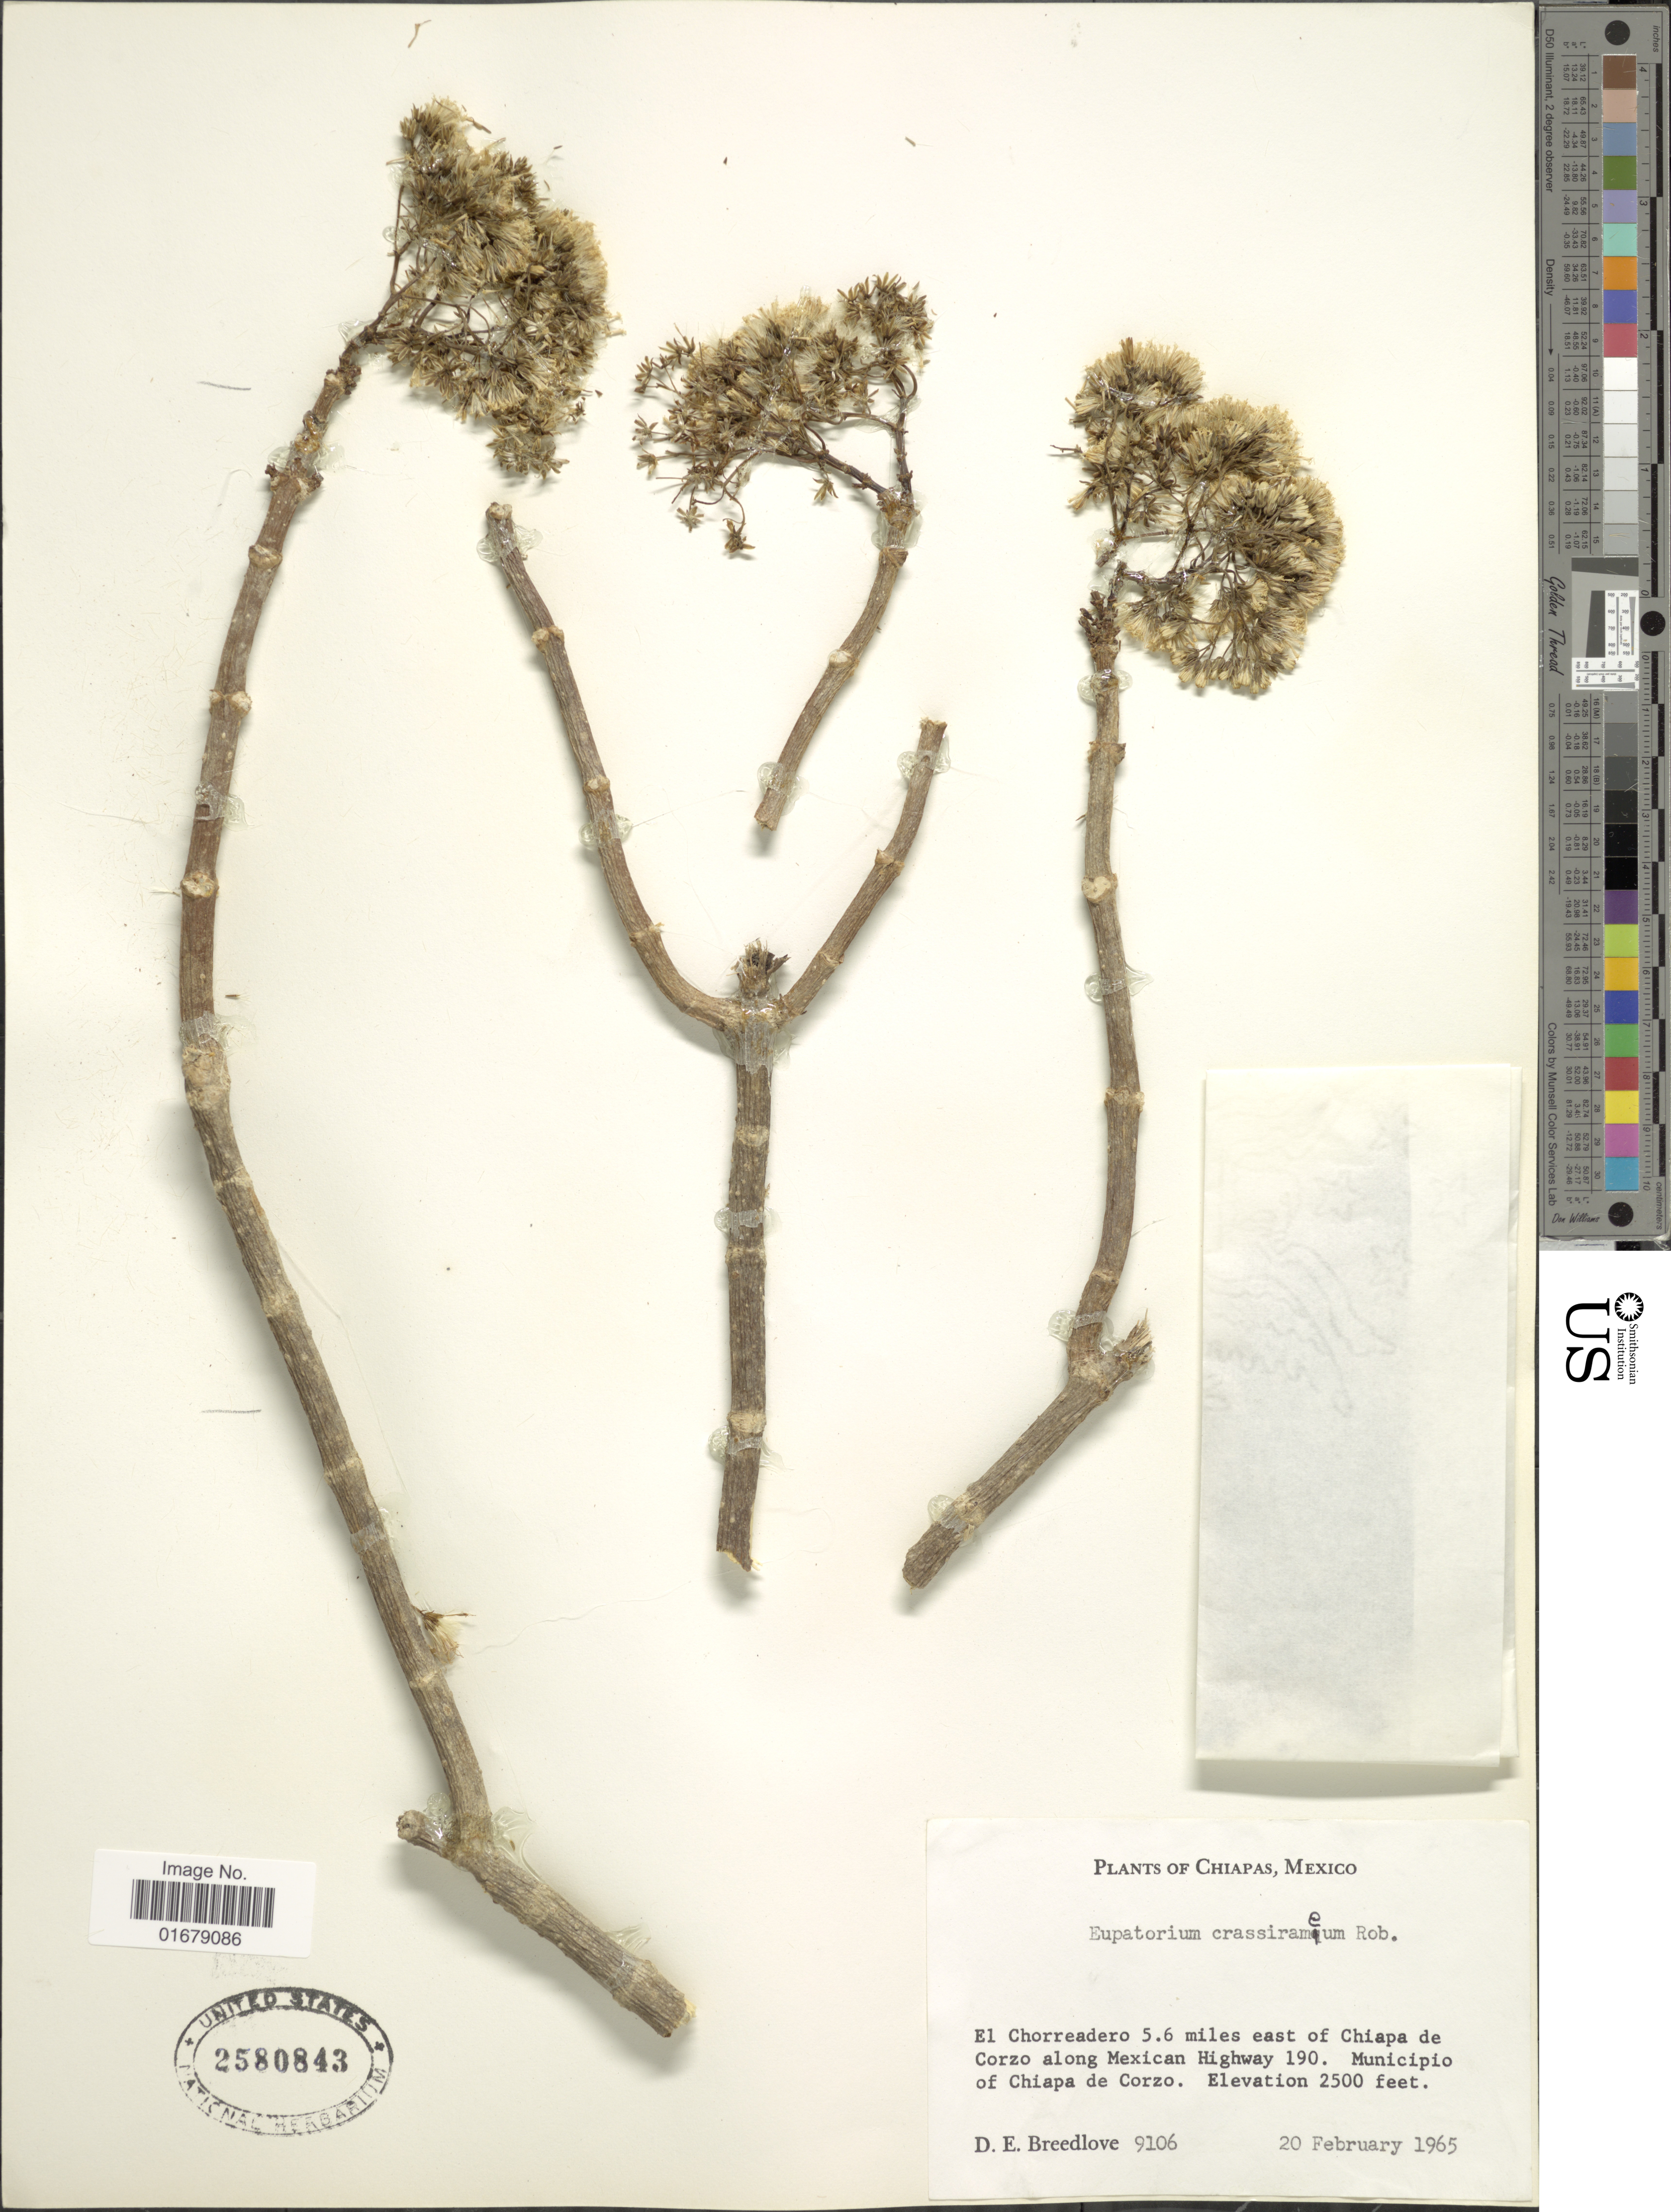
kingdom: Plantae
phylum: Tracheophyta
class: Magnoliopsida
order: Asterales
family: Asteraceae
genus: Pachythamnus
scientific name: Pachythamnus crassirameus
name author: (B.L. Rob.) R.M. King & H. Rob.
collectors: D. E. Breedlove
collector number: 9106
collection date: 1965-02-20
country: Mexico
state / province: Chiapas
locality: Chiapas, Mexico. El Chorreadero 5.6 miles east of Chiapa de Corzo along Mexican Highway 190. Municipio of Chiapa de Corzo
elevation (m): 762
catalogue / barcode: US 2580843